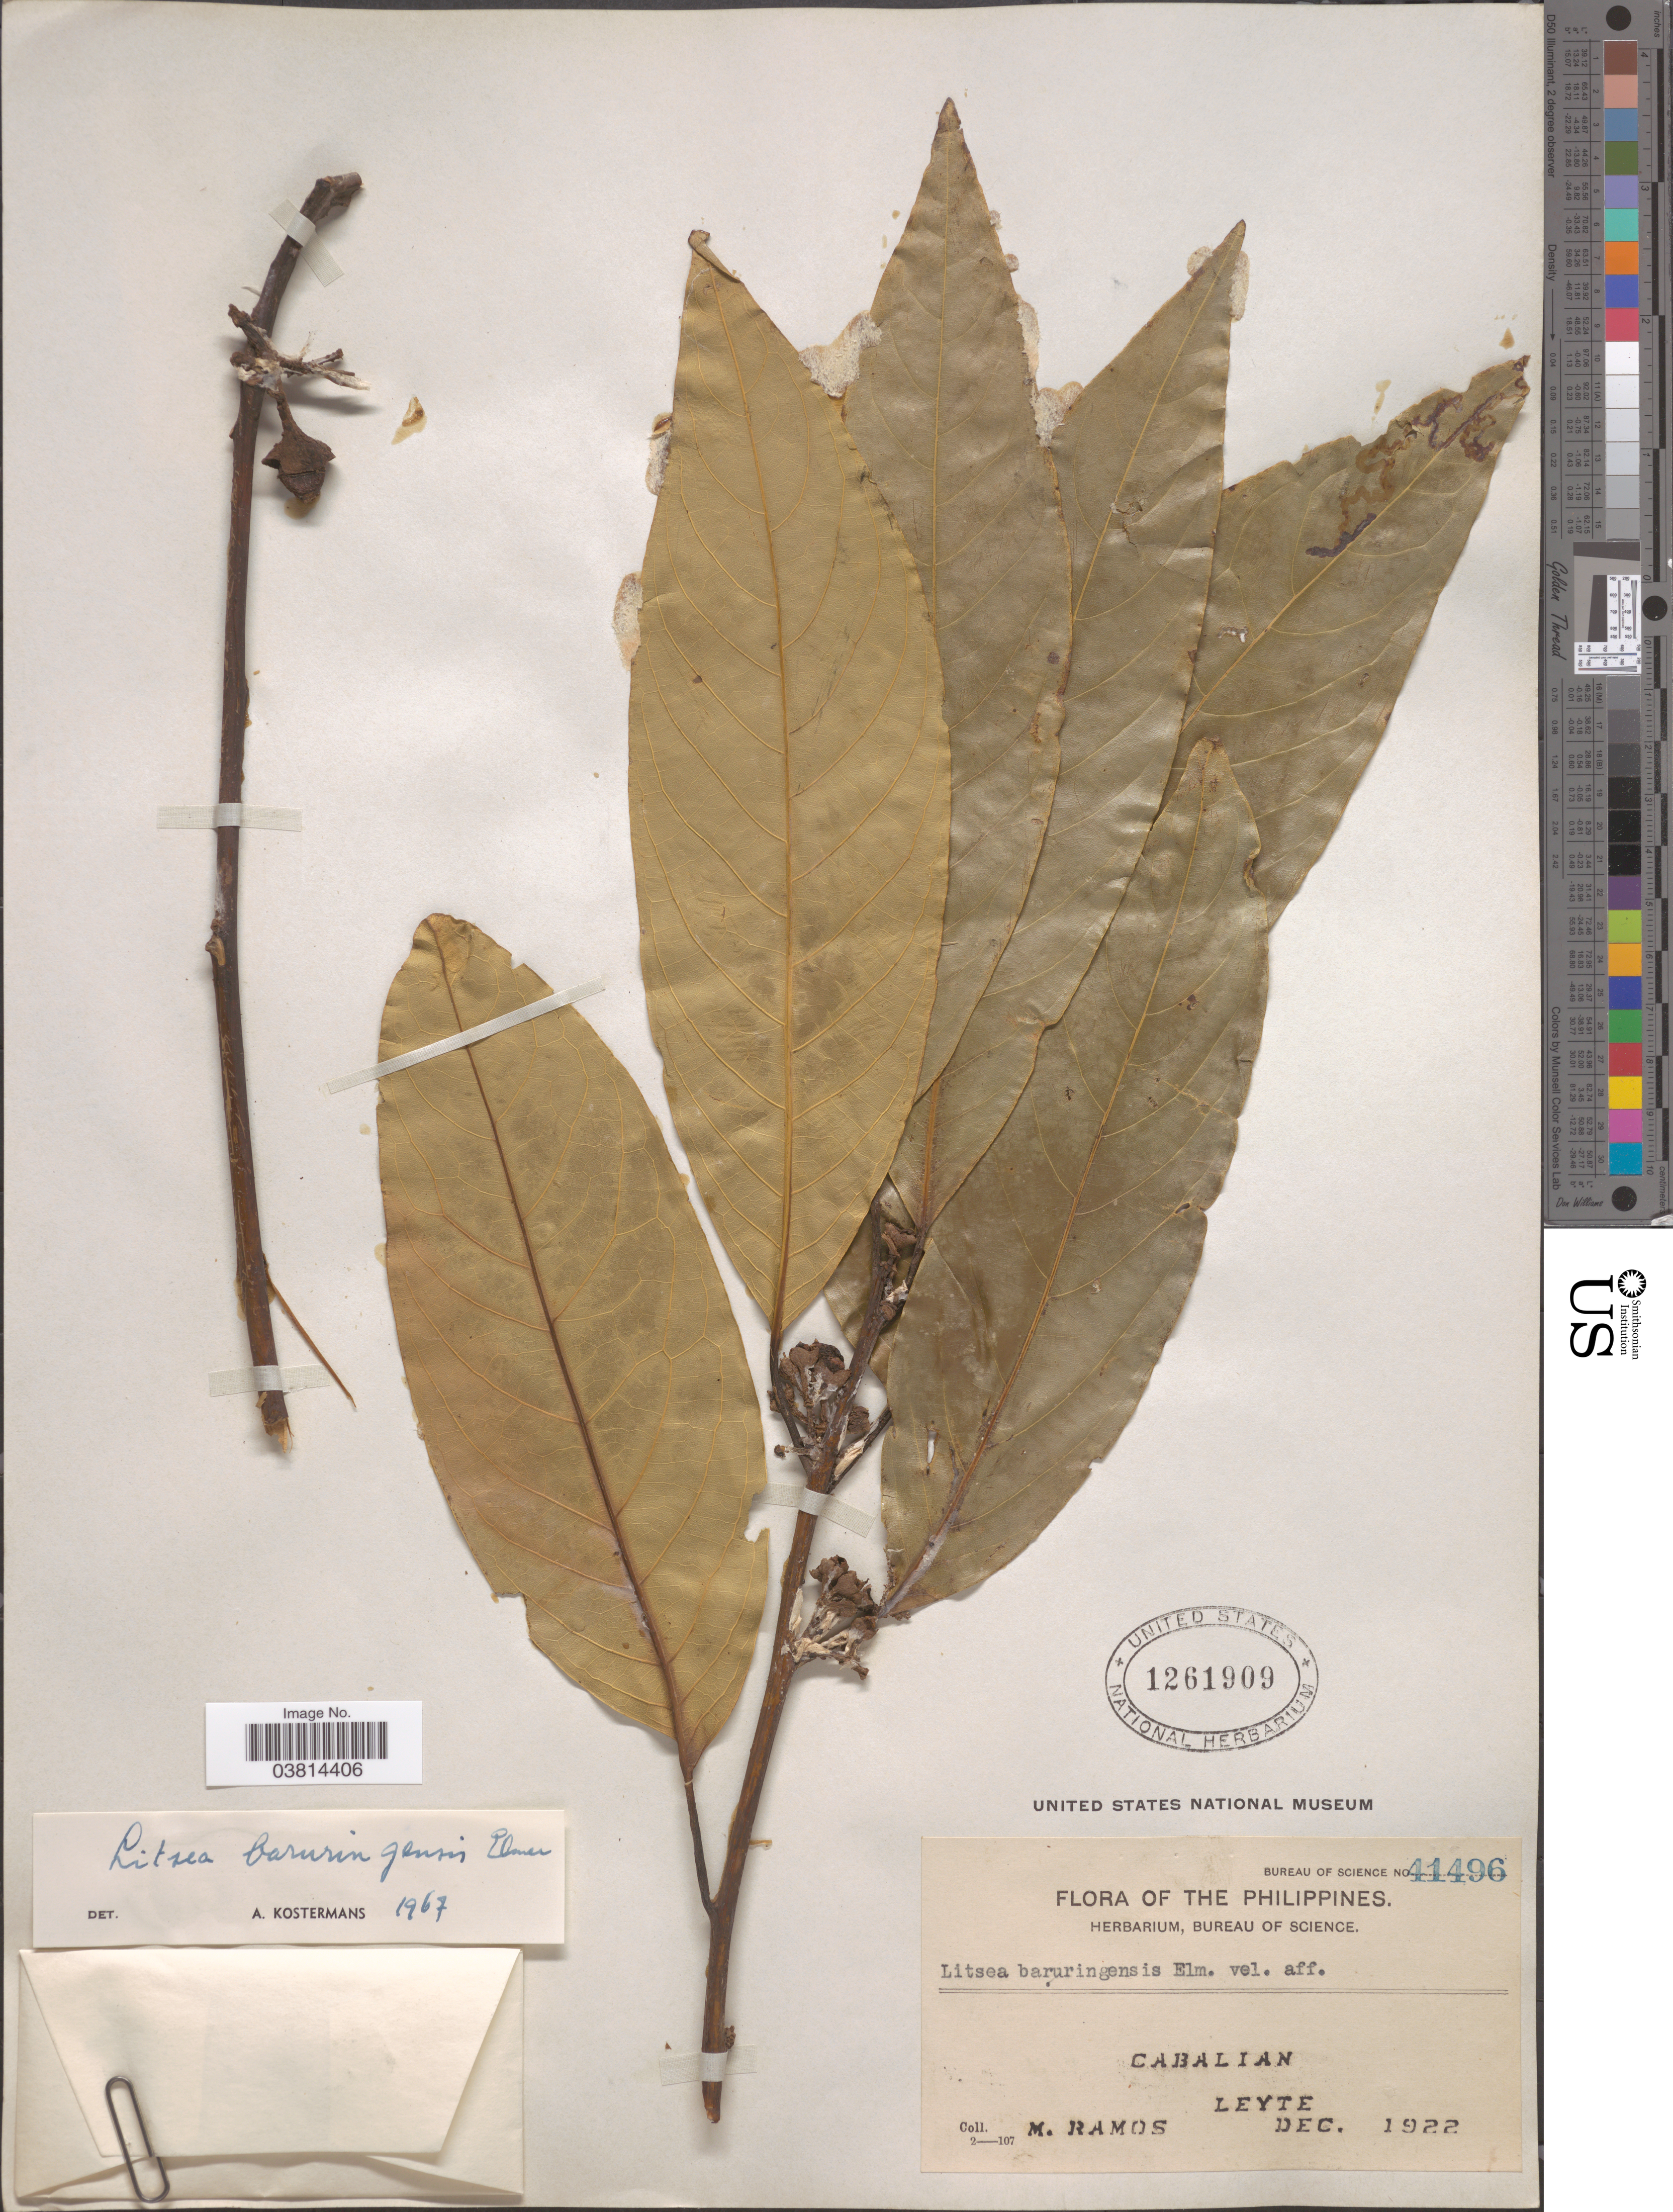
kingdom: Plantae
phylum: Tracheophyta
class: Magnoliopsida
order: Laurales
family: Lauraceae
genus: Litsea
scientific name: Litsea baruringensis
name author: Elmer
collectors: M. Ramos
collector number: Bureau of Science 41496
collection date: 1922-12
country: Philippines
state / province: Eastern Visayas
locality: Cabalian. Leyte.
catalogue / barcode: US 1261909